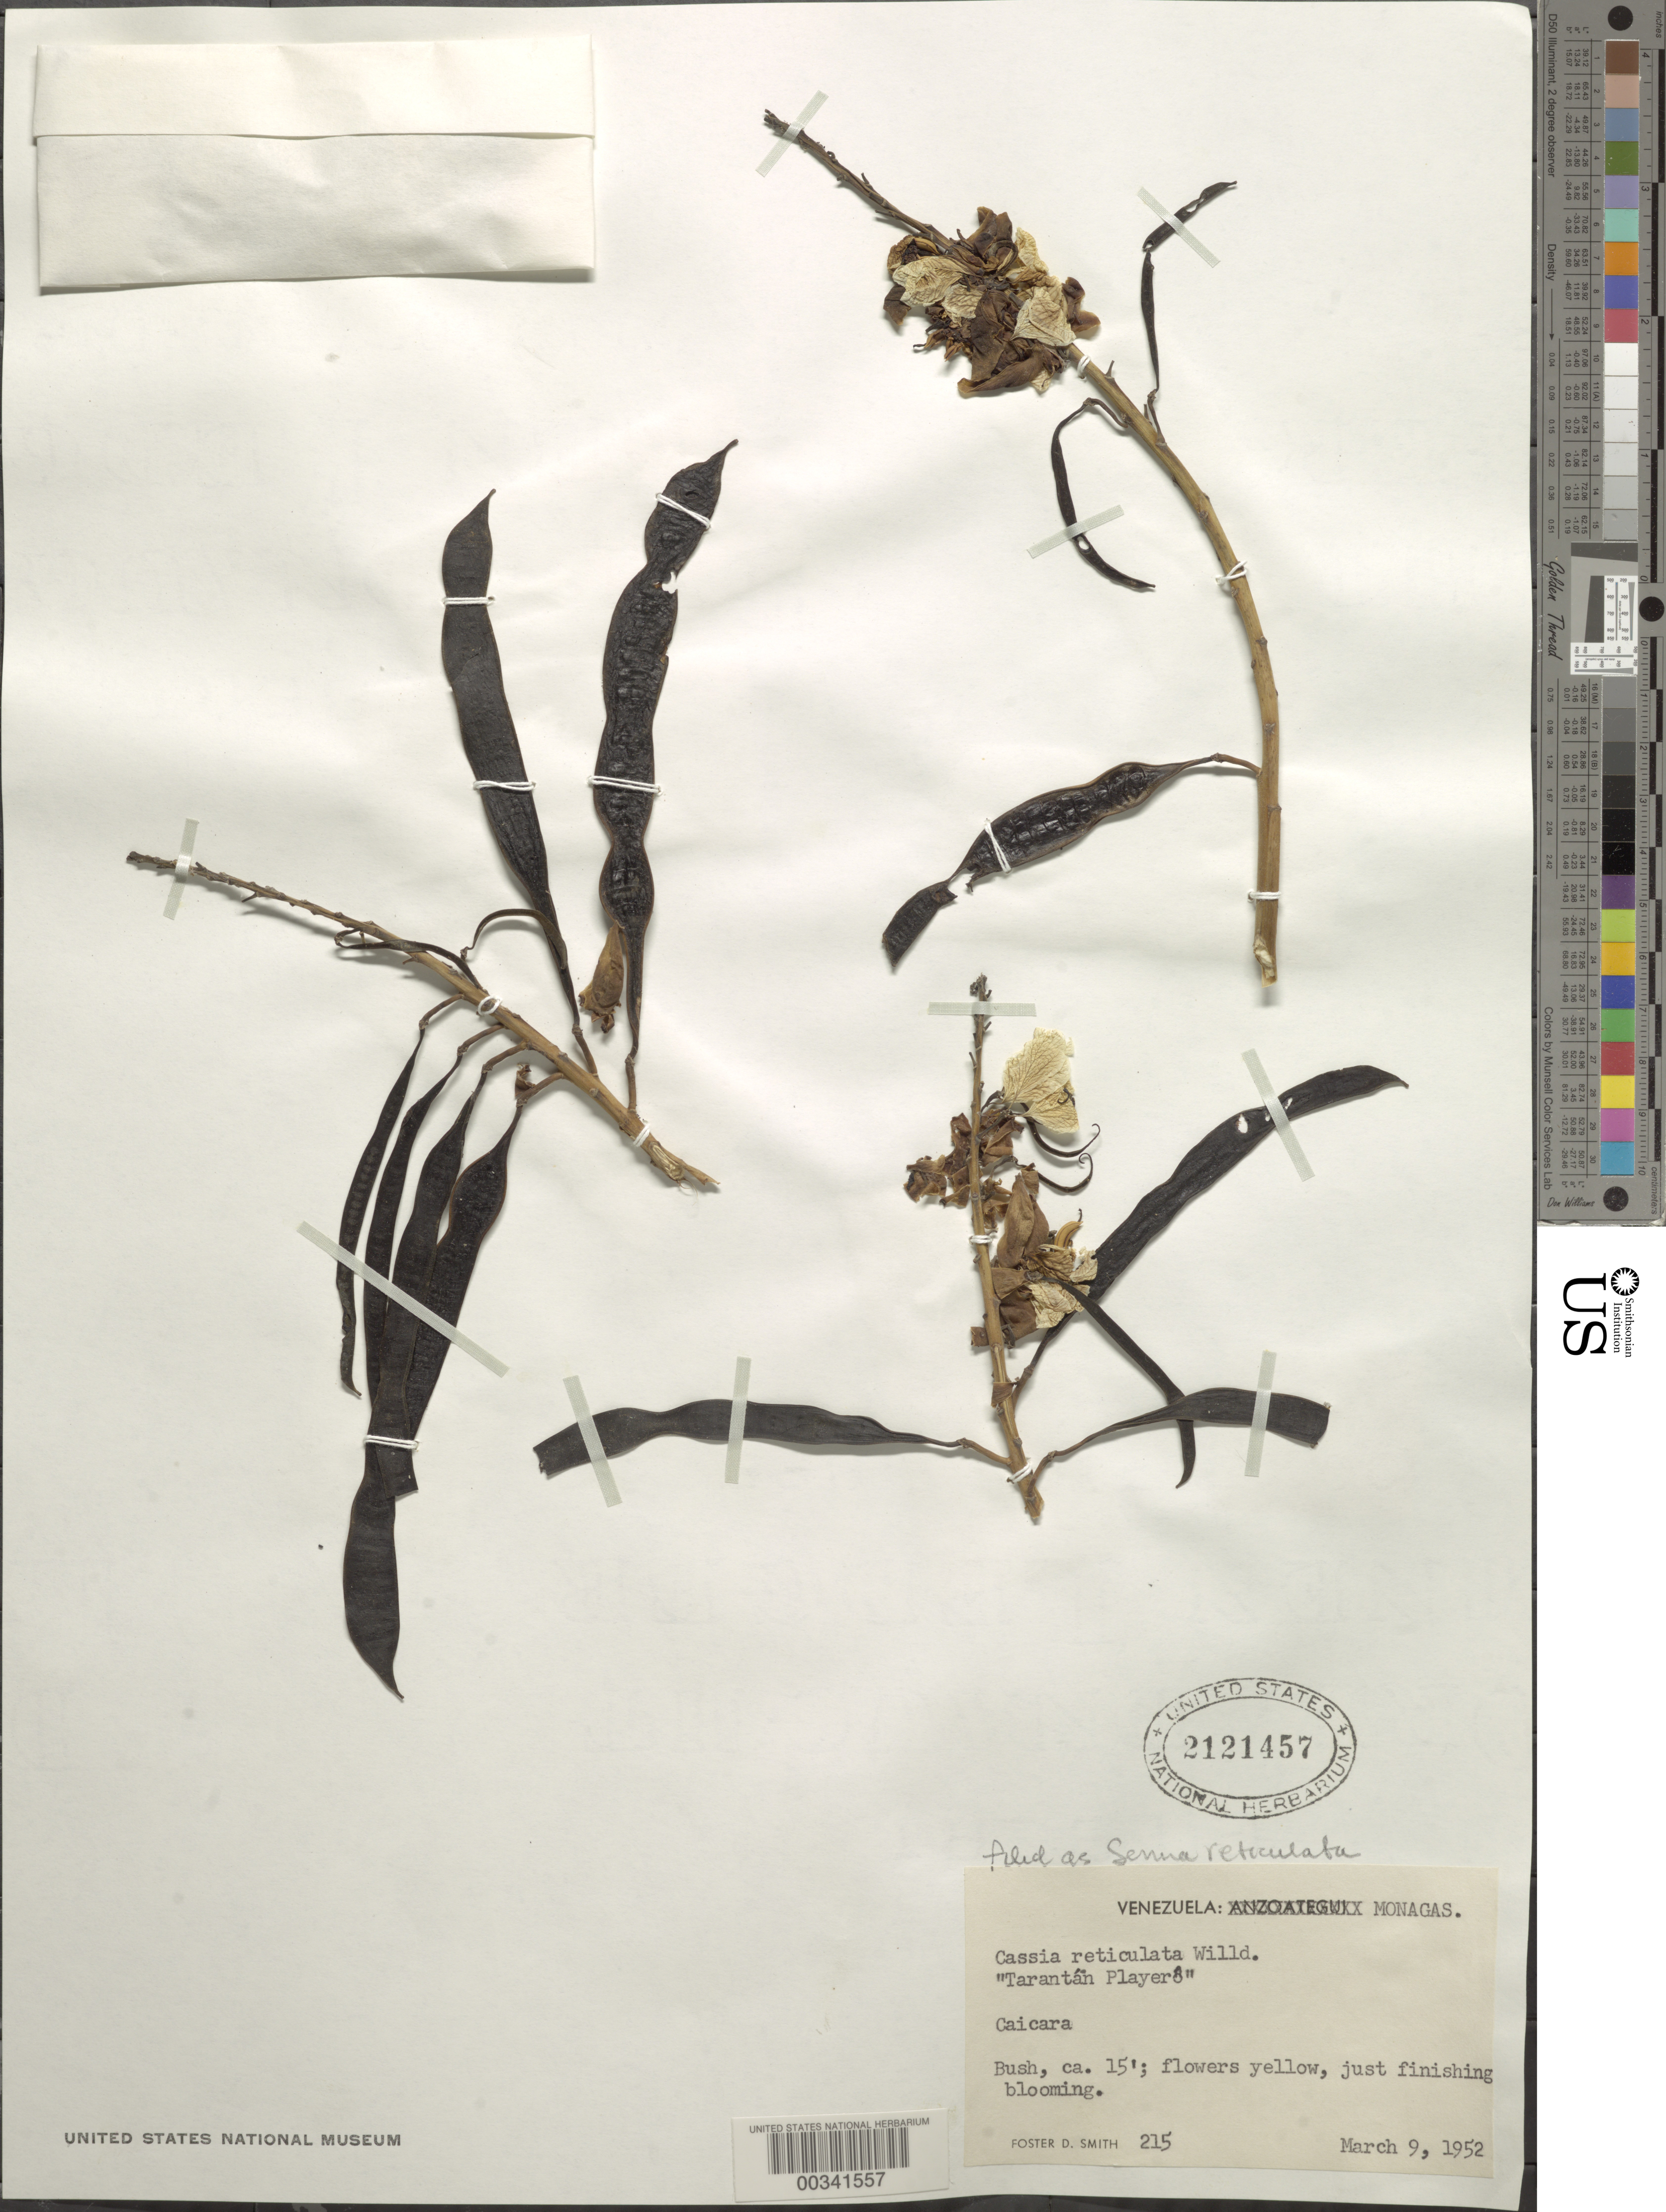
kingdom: Plantae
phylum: Tracheophyta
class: Magnoliopsida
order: Fabales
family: Fabaceae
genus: Senna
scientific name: Senna reticulata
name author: (Willd.) H.S. Irwin & Barneby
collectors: F. Smith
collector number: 215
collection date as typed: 09 Mar 1952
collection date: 1952-03-09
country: Venezuela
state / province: Monagas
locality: Caicara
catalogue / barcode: US 2121457